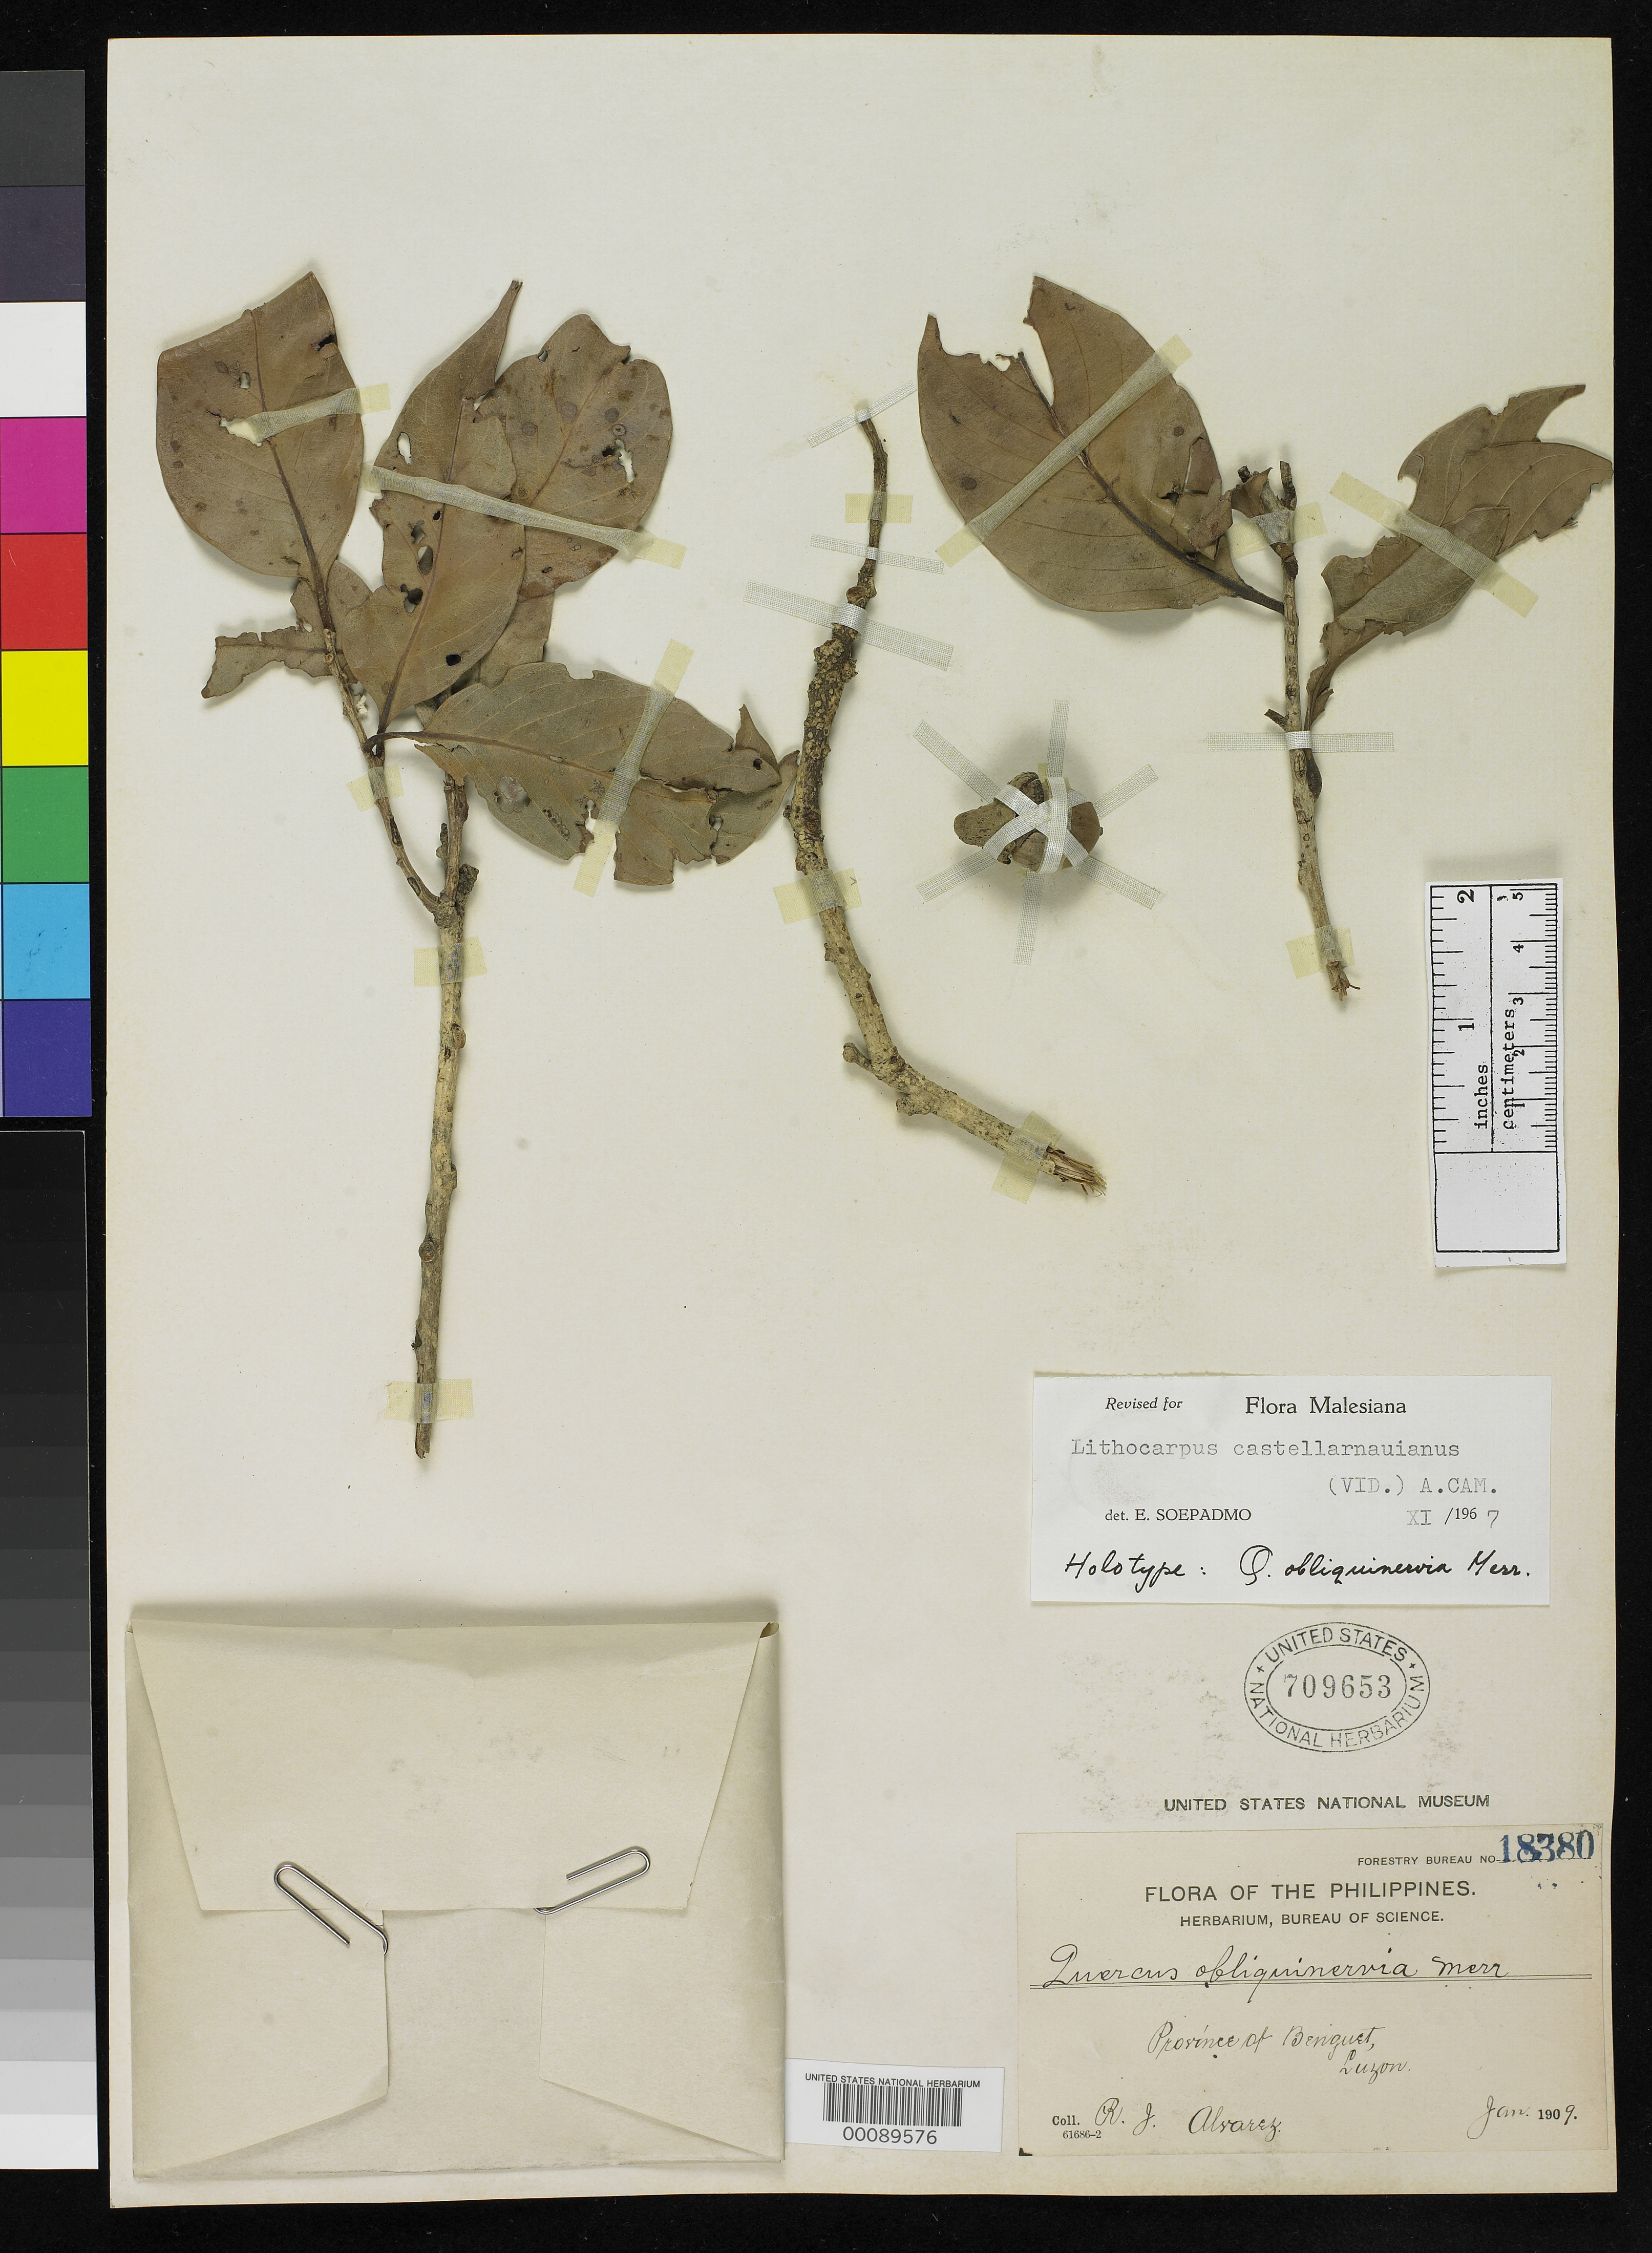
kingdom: Plantae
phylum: Tracheophyta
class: Magnoliopsida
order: Fagales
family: Fagaceae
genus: Quercus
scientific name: Quercus obliquinervia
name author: Merr.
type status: Holotype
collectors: R. Alvarez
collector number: For. Bur. 18380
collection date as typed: Jan 1909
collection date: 1909-01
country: Philippines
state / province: Cordillera (Administrative Region)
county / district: Benguet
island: Luzon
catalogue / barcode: US 709653